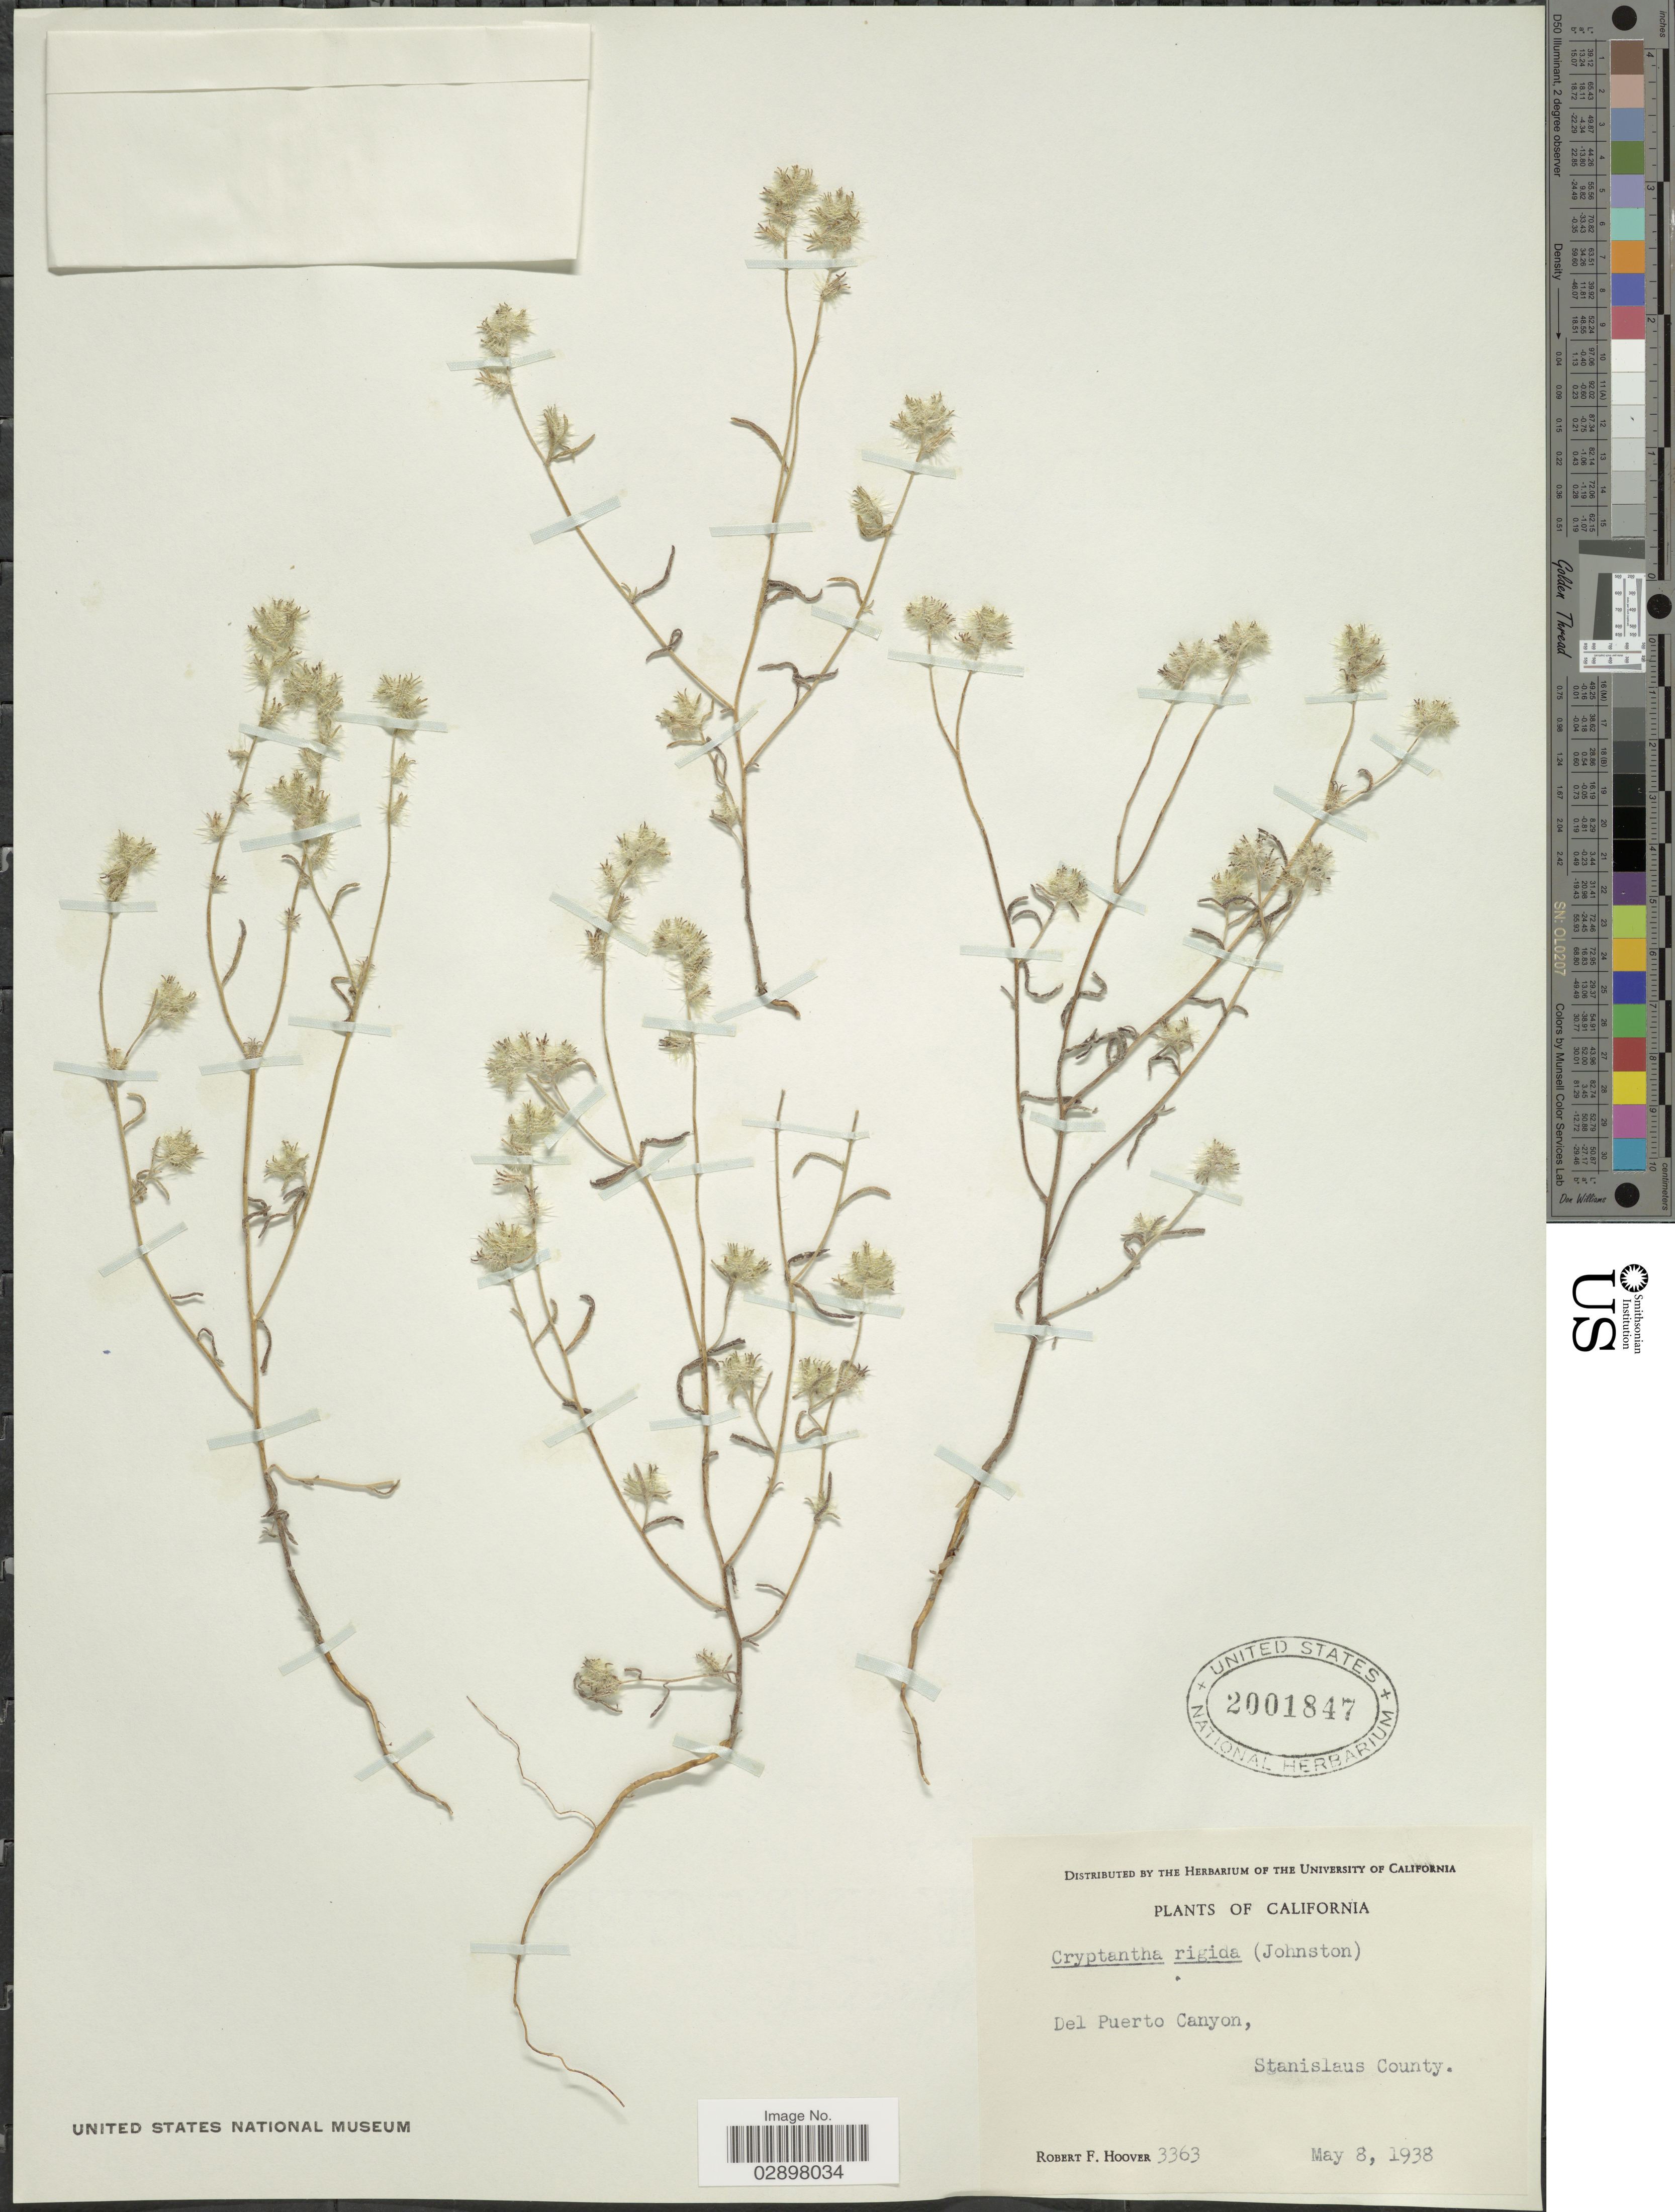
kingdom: Plantae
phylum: Tracheophyta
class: Magnoliopsida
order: Boraginales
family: Boraginaceae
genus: Cryptantha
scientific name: Cryptantha rigida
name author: (Phil.) Reiche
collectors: R. F. Hoover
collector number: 3363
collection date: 1938-05-08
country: United States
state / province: California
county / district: Stanislaus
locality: Del Puerto Canyon, Stanislaus County.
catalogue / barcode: US 2001847